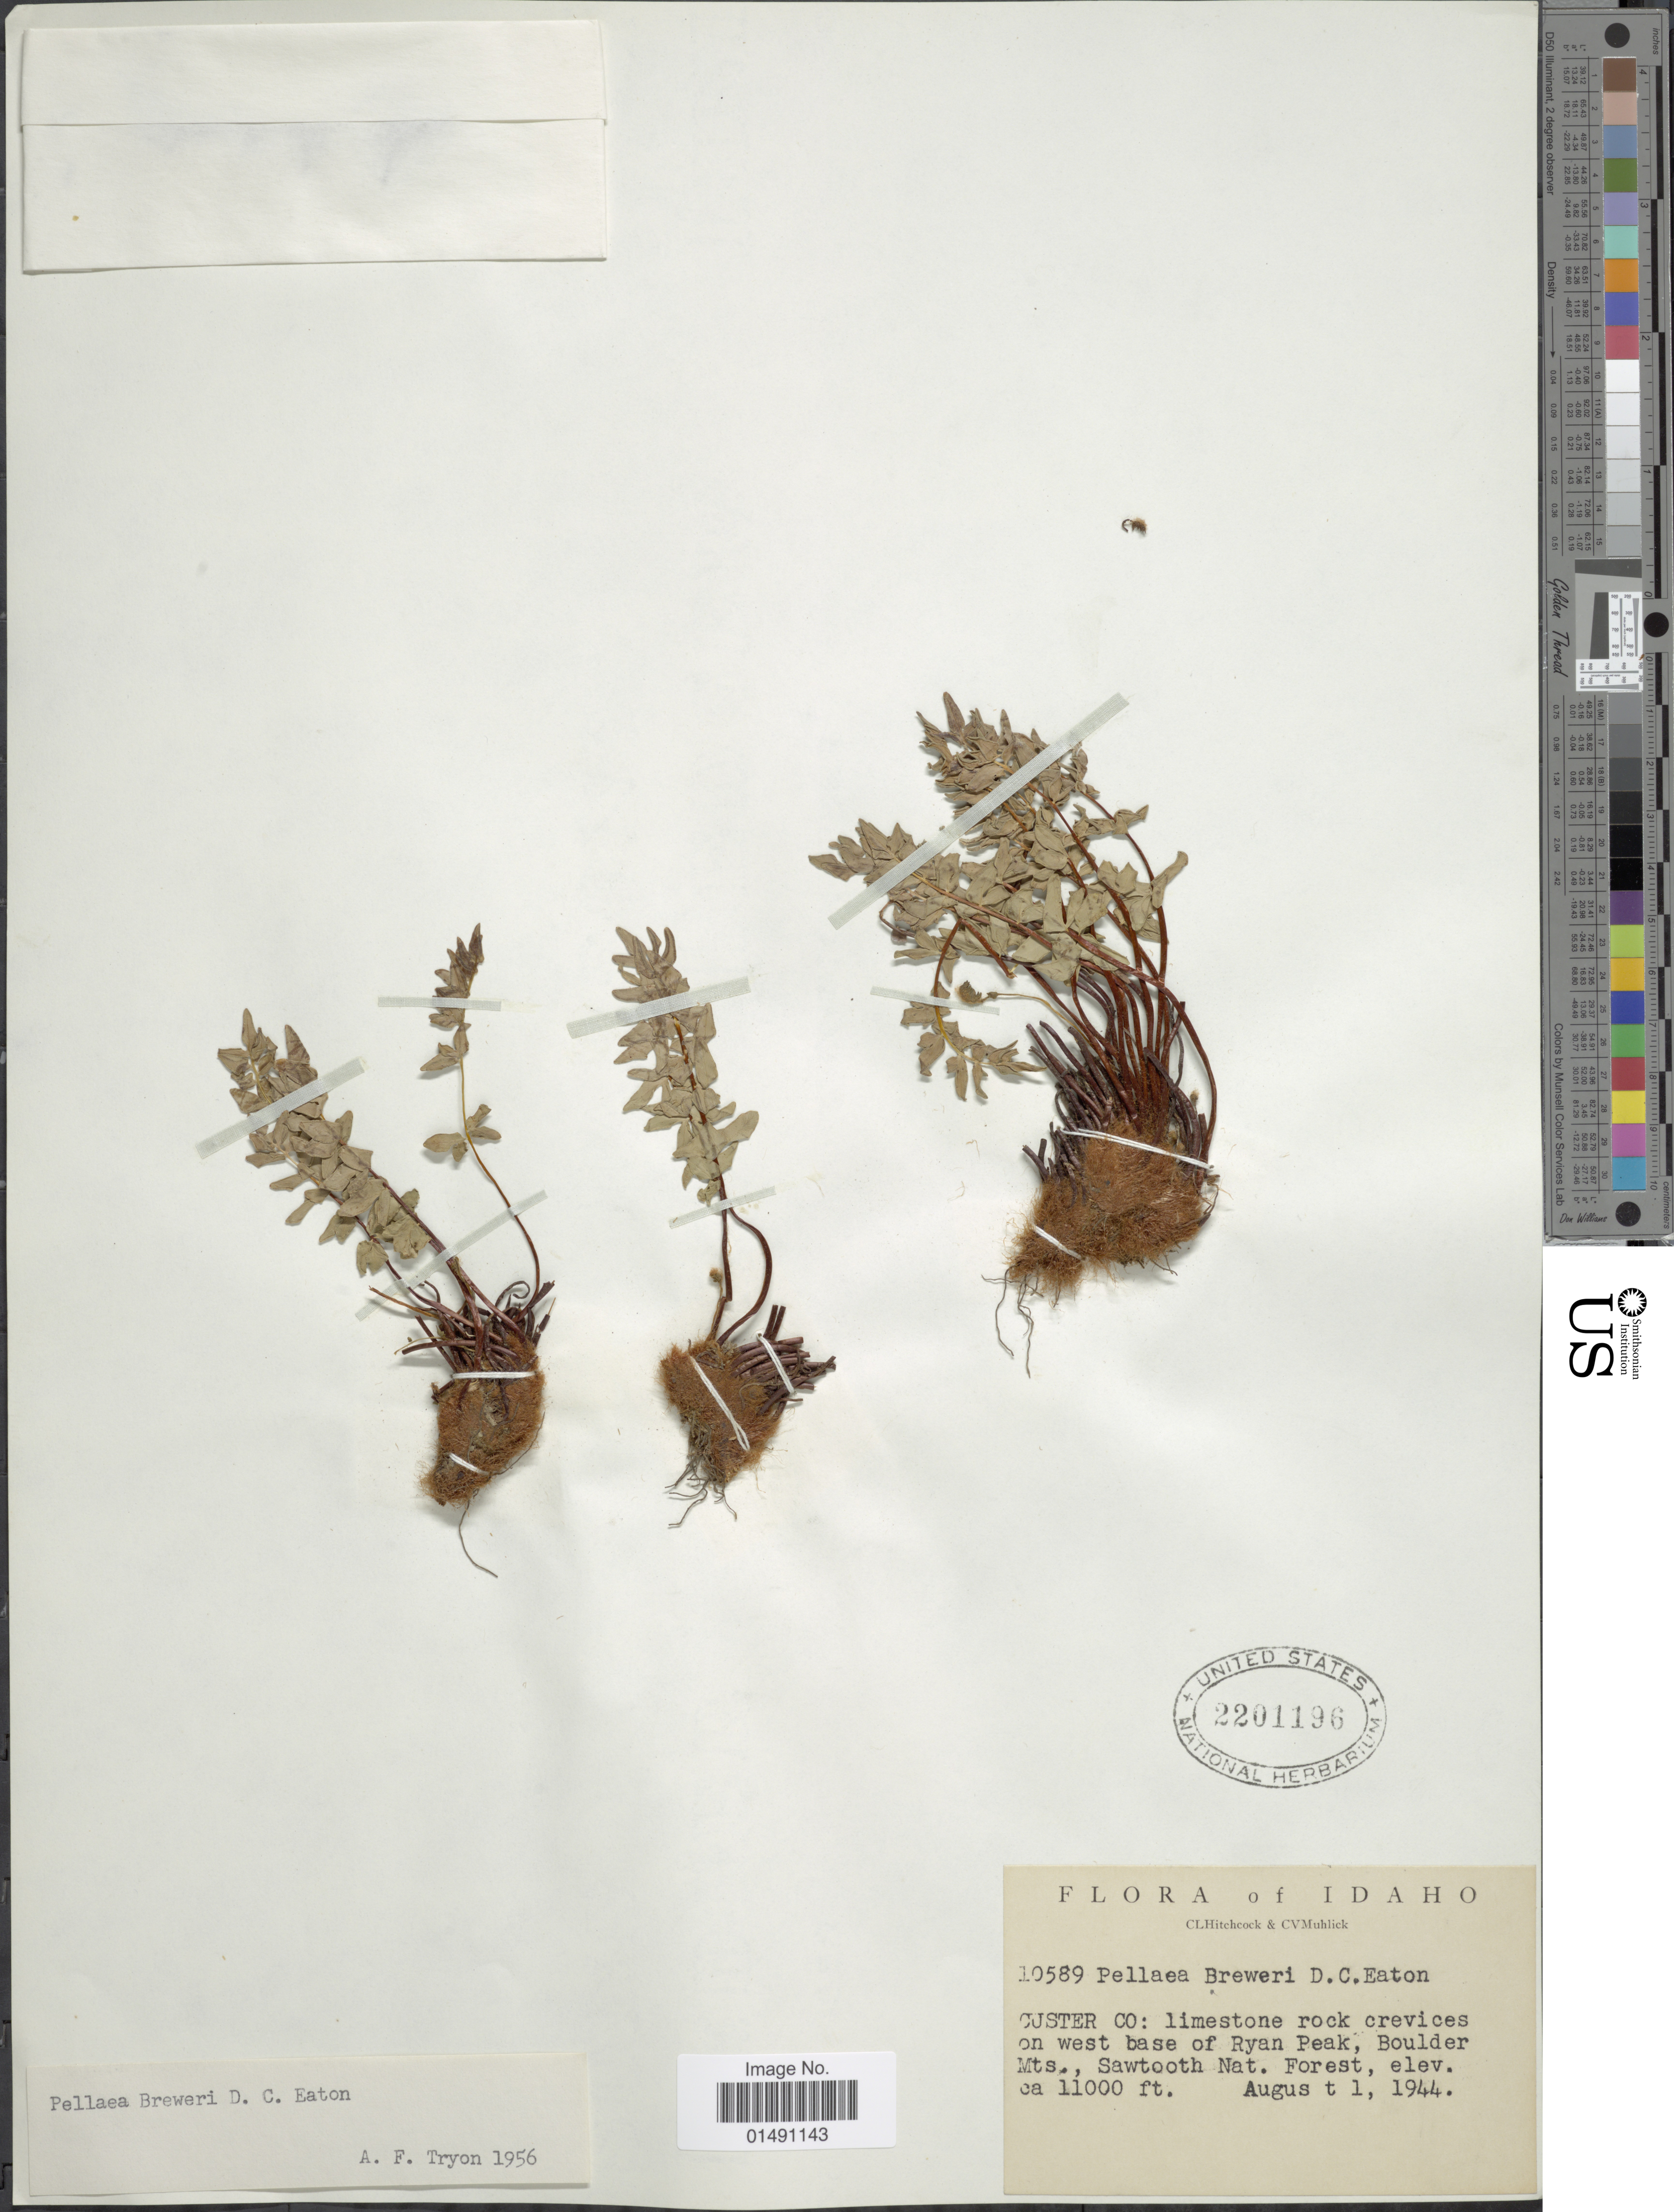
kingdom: Plantae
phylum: Tracheophyta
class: Polypodiopsida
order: Polypodiales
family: Pteridaceae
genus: Pellaea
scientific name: Pellaea breweri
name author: D.C. Eaton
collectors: C. L. Hitchcock & C. V. Muhlick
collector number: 10589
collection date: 1944-08-01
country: United States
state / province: Idaho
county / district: Custer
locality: limestone rock crevices on west base of Ryan Peak, Boulder Mts., Sawtooth Nat Forest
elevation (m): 3353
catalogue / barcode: US 2201196